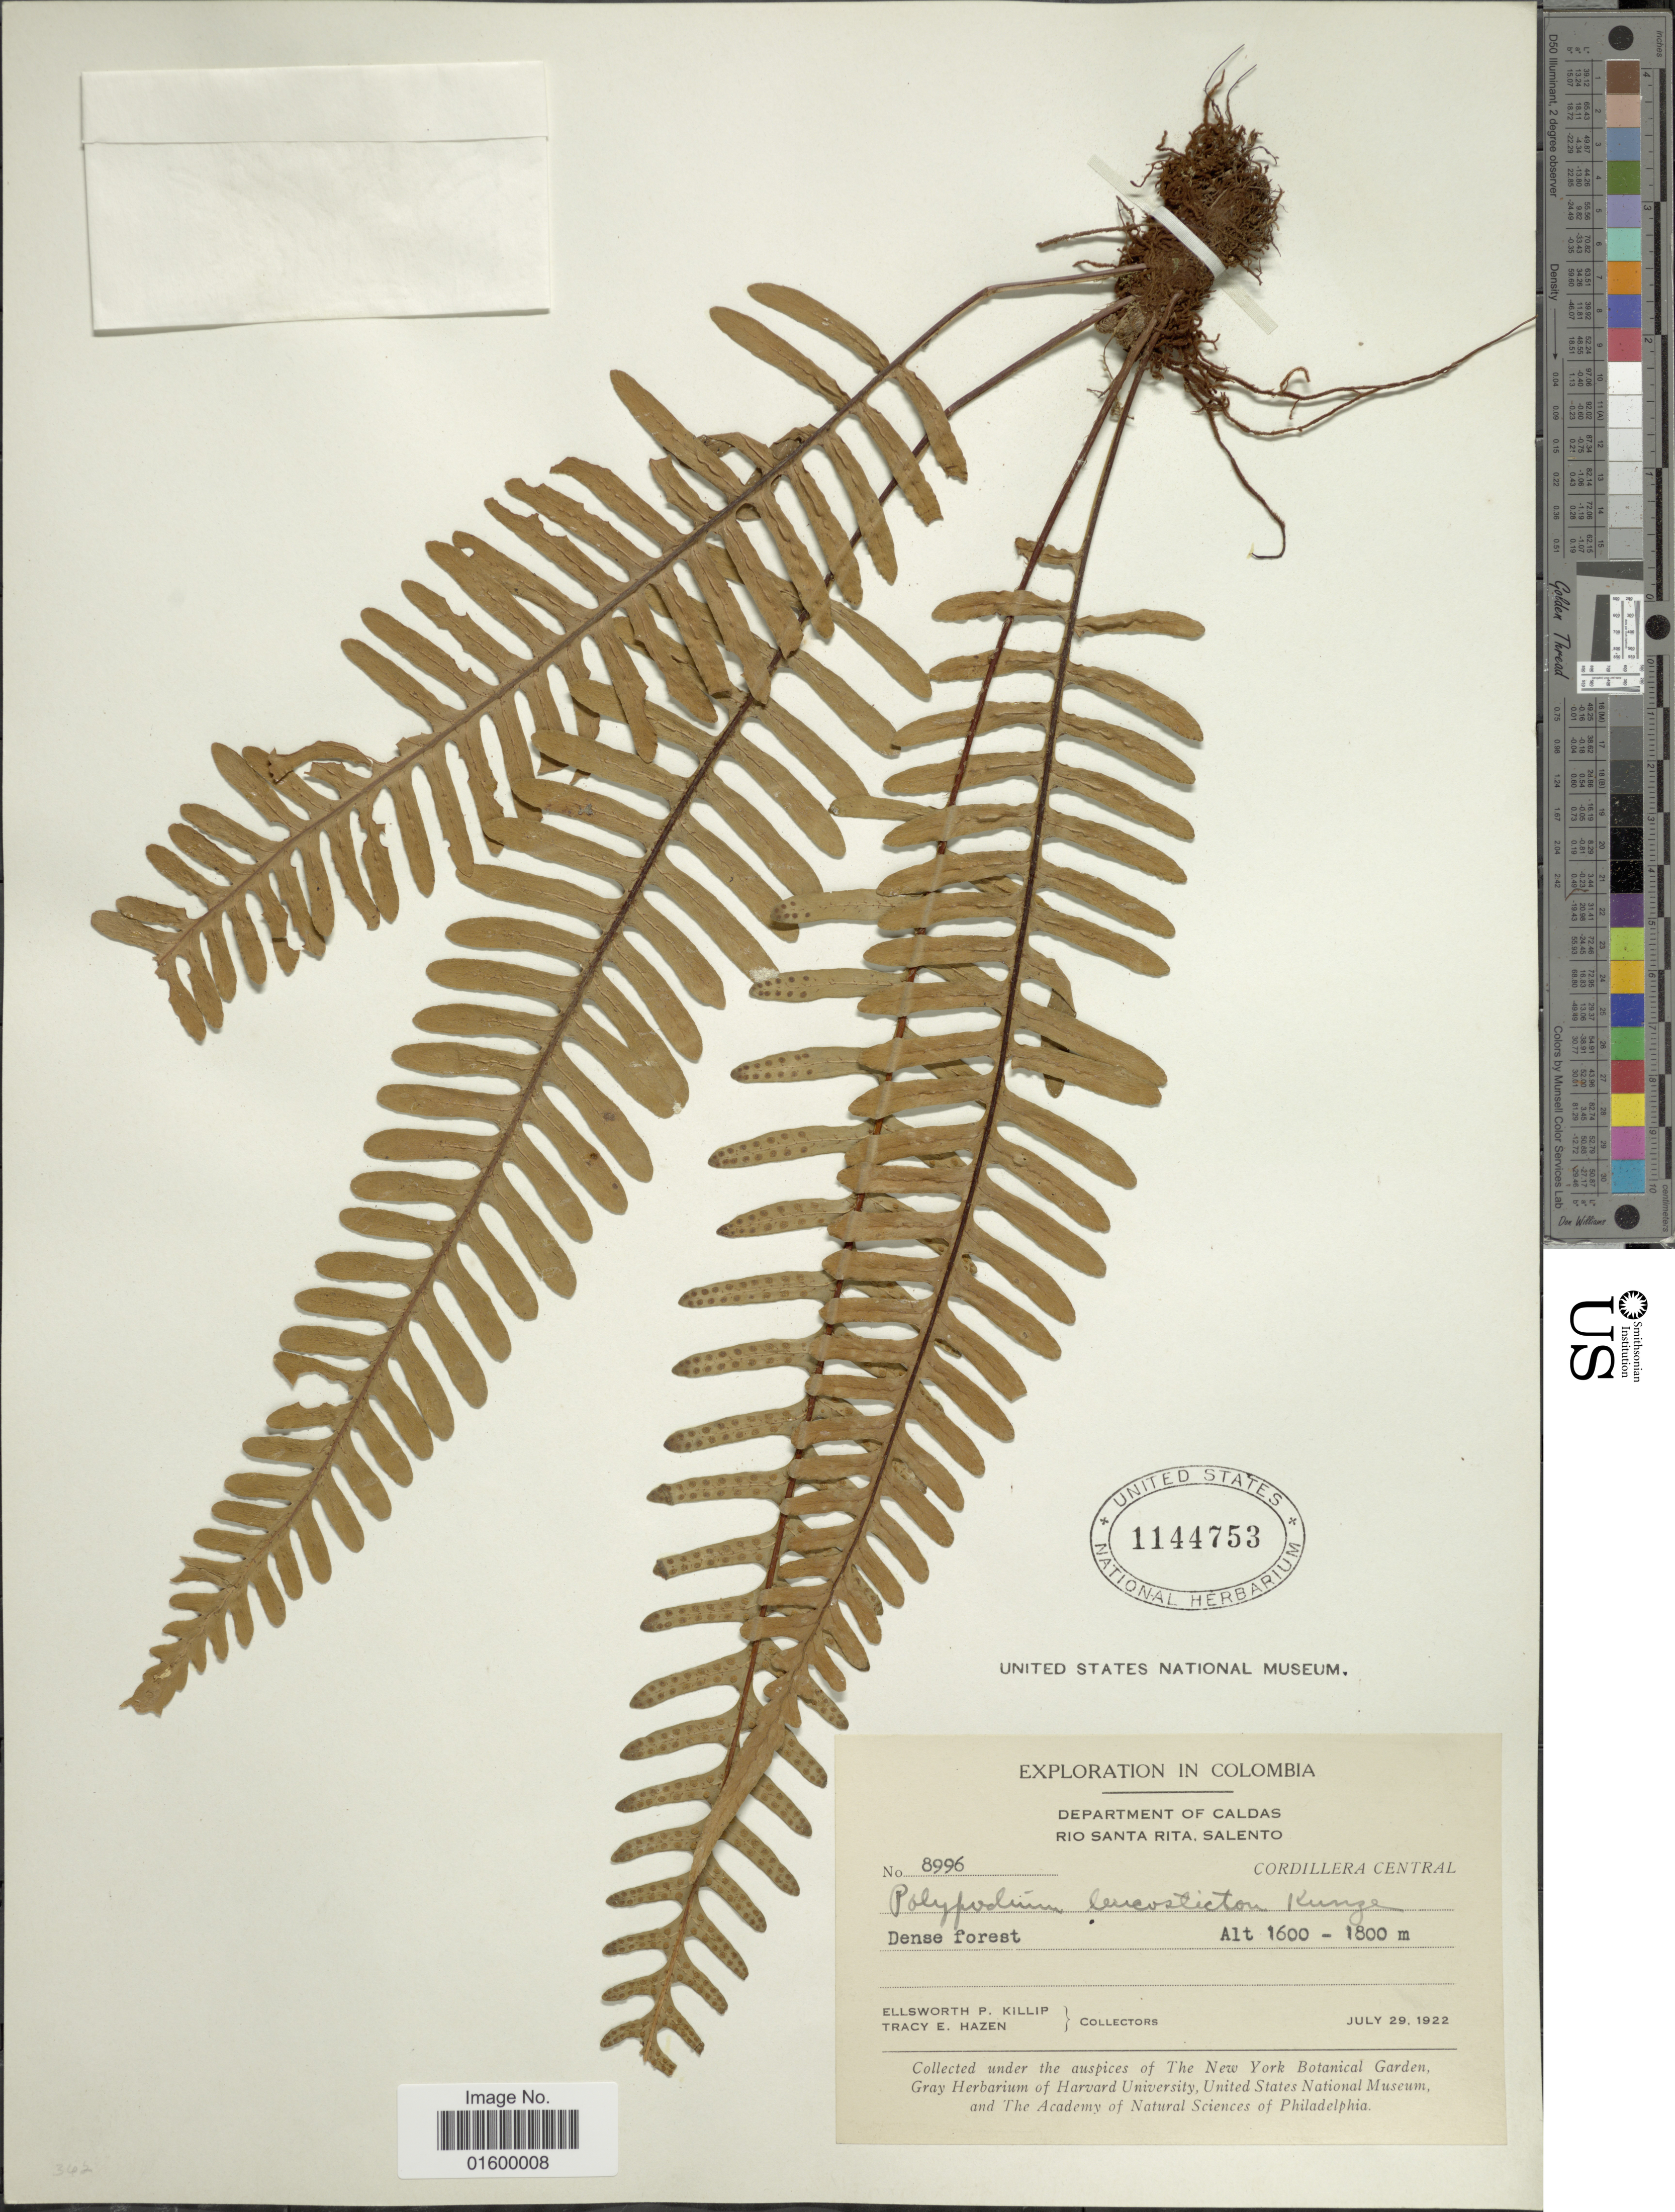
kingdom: Plantae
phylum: Tracheophyta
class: Polypodiopsida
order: Polypodiales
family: Polypodiaceae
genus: Pleopeltis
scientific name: Pleopeltis remota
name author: (Desv.) A.R. Sm.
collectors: E. P. Killip & T. E. Hazen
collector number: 8996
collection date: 1922-07-29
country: Colombia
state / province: Caldas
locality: Department of Caldas, Rio Santa Rita, Salento, Cordillera Central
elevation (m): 1600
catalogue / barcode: US 1144753